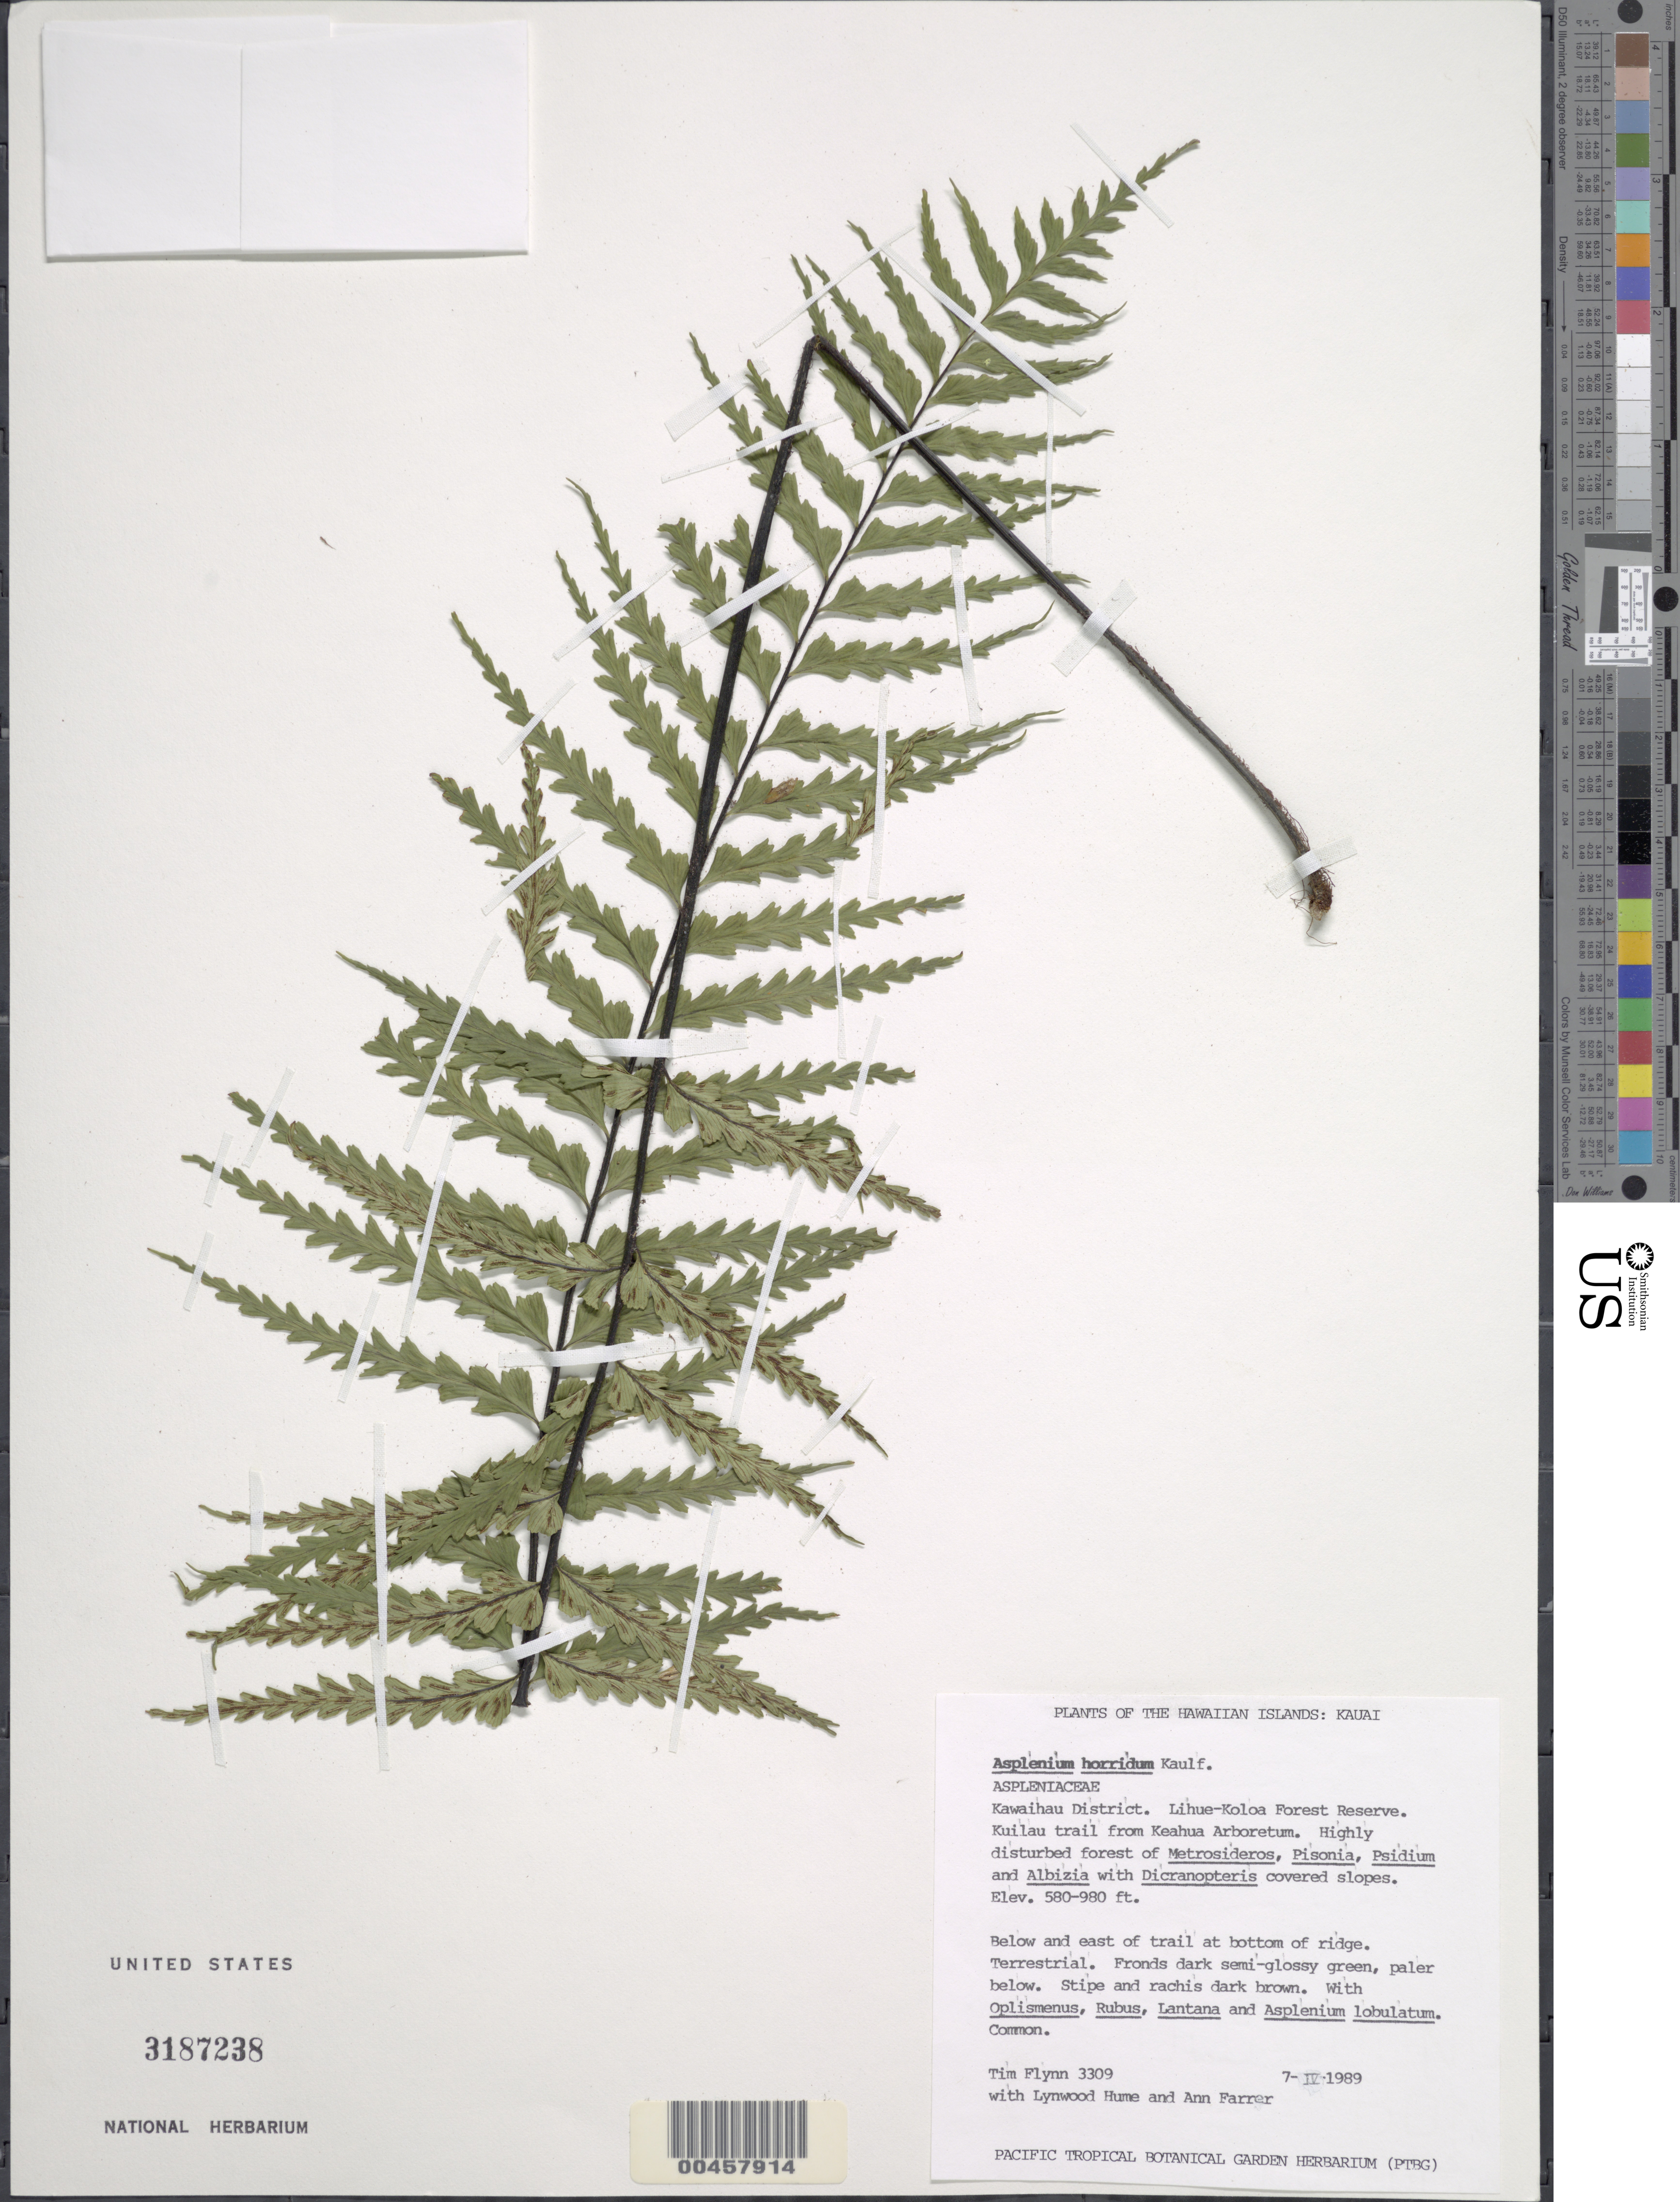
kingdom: Plantae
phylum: Tracheophyta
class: Polypodiopsida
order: Polypodiales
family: Aspleniaceae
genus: Asplenium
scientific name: Asplenium horridum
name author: Kaulf.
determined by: Salgado, A. E.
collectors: T. W. Flynn, L. Hume & A. Farrer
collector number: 3309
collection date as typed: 7 Apr 1989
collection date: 1989-04-07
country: United States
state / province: Hawaii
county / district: Kauai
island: Kaua'i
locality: Kawaihau District. Lihue-Koloa Forest Reserve. Kuilau trail fromKeahua Arboretum. Below and east of trail at bottom of ridge.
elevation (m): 177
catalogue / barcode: US 3187238